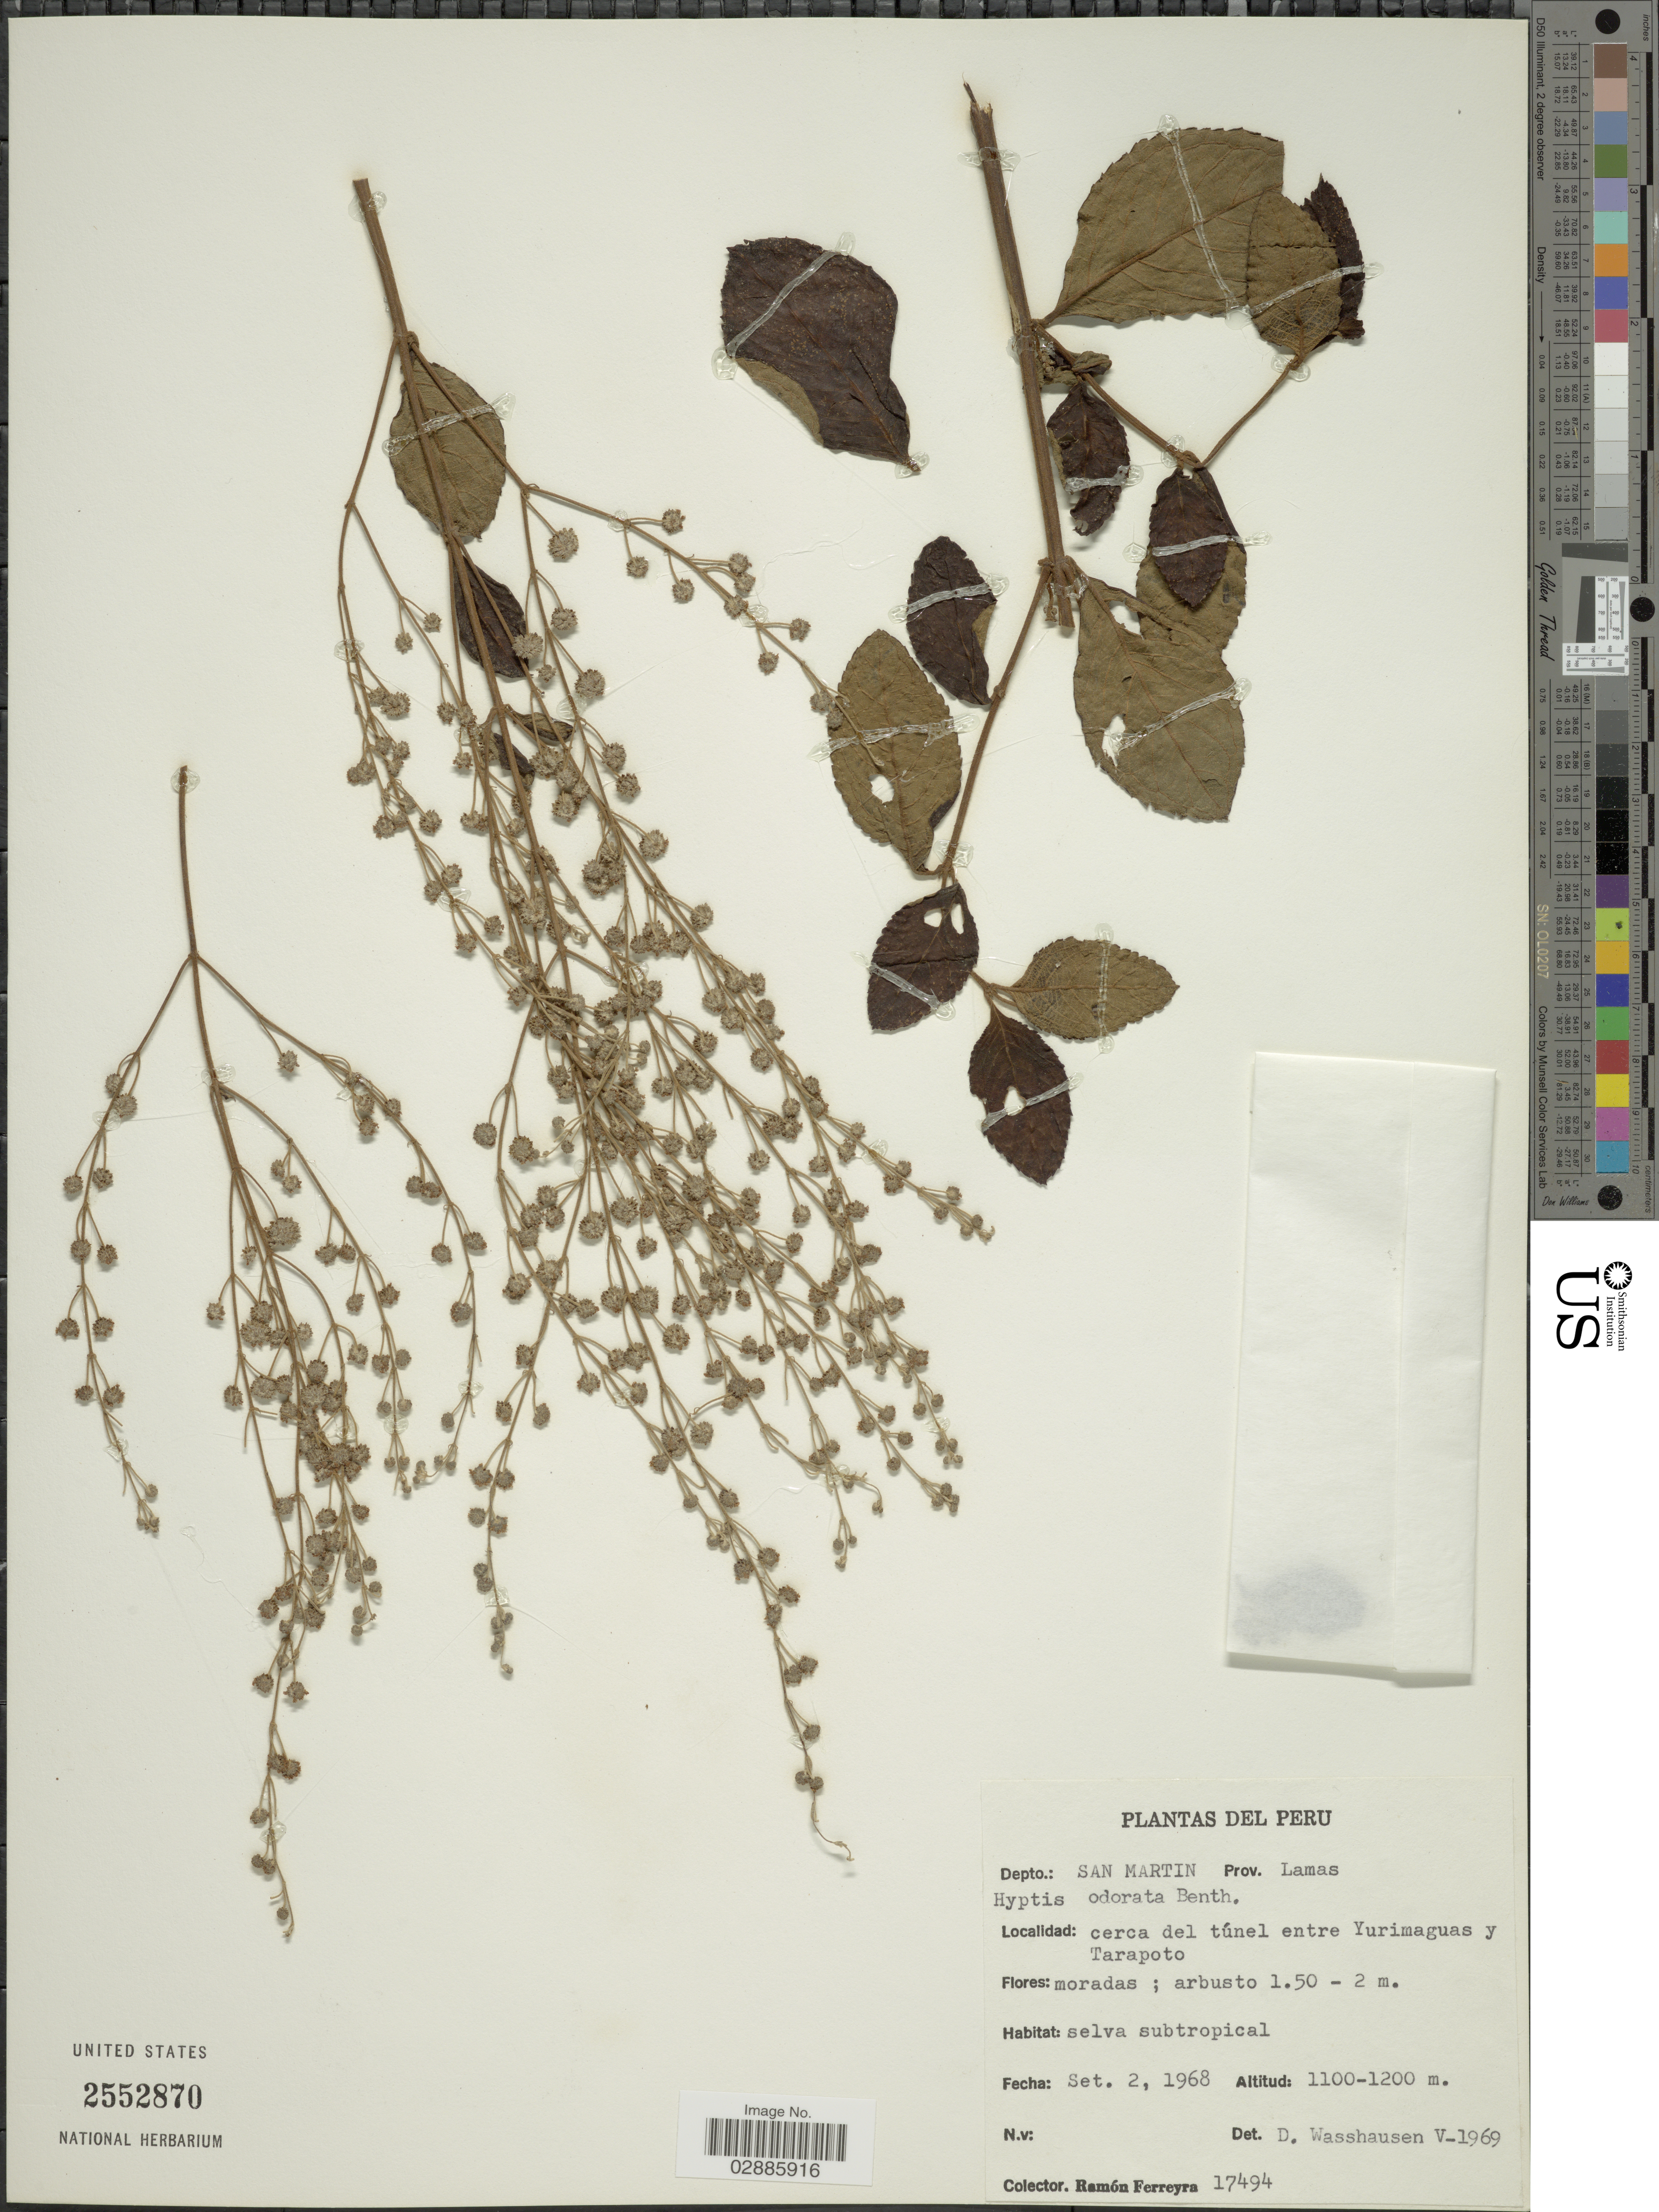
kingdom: Plantae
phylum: Tracheophyta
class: Magnoliopsida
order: Lamiales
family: Lamiaceae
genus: Hyptis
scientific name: Hyptis odorata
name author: Benth.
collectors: R. A. Ferreyra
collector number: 17494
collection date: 1968-09-02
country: Peru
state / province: San Martín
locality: Depto.: San Martin, Prov. Lamas, cerca del túnel entre Yurimaguas y Tarapoto.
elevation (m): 1100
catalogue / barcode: US 2552870